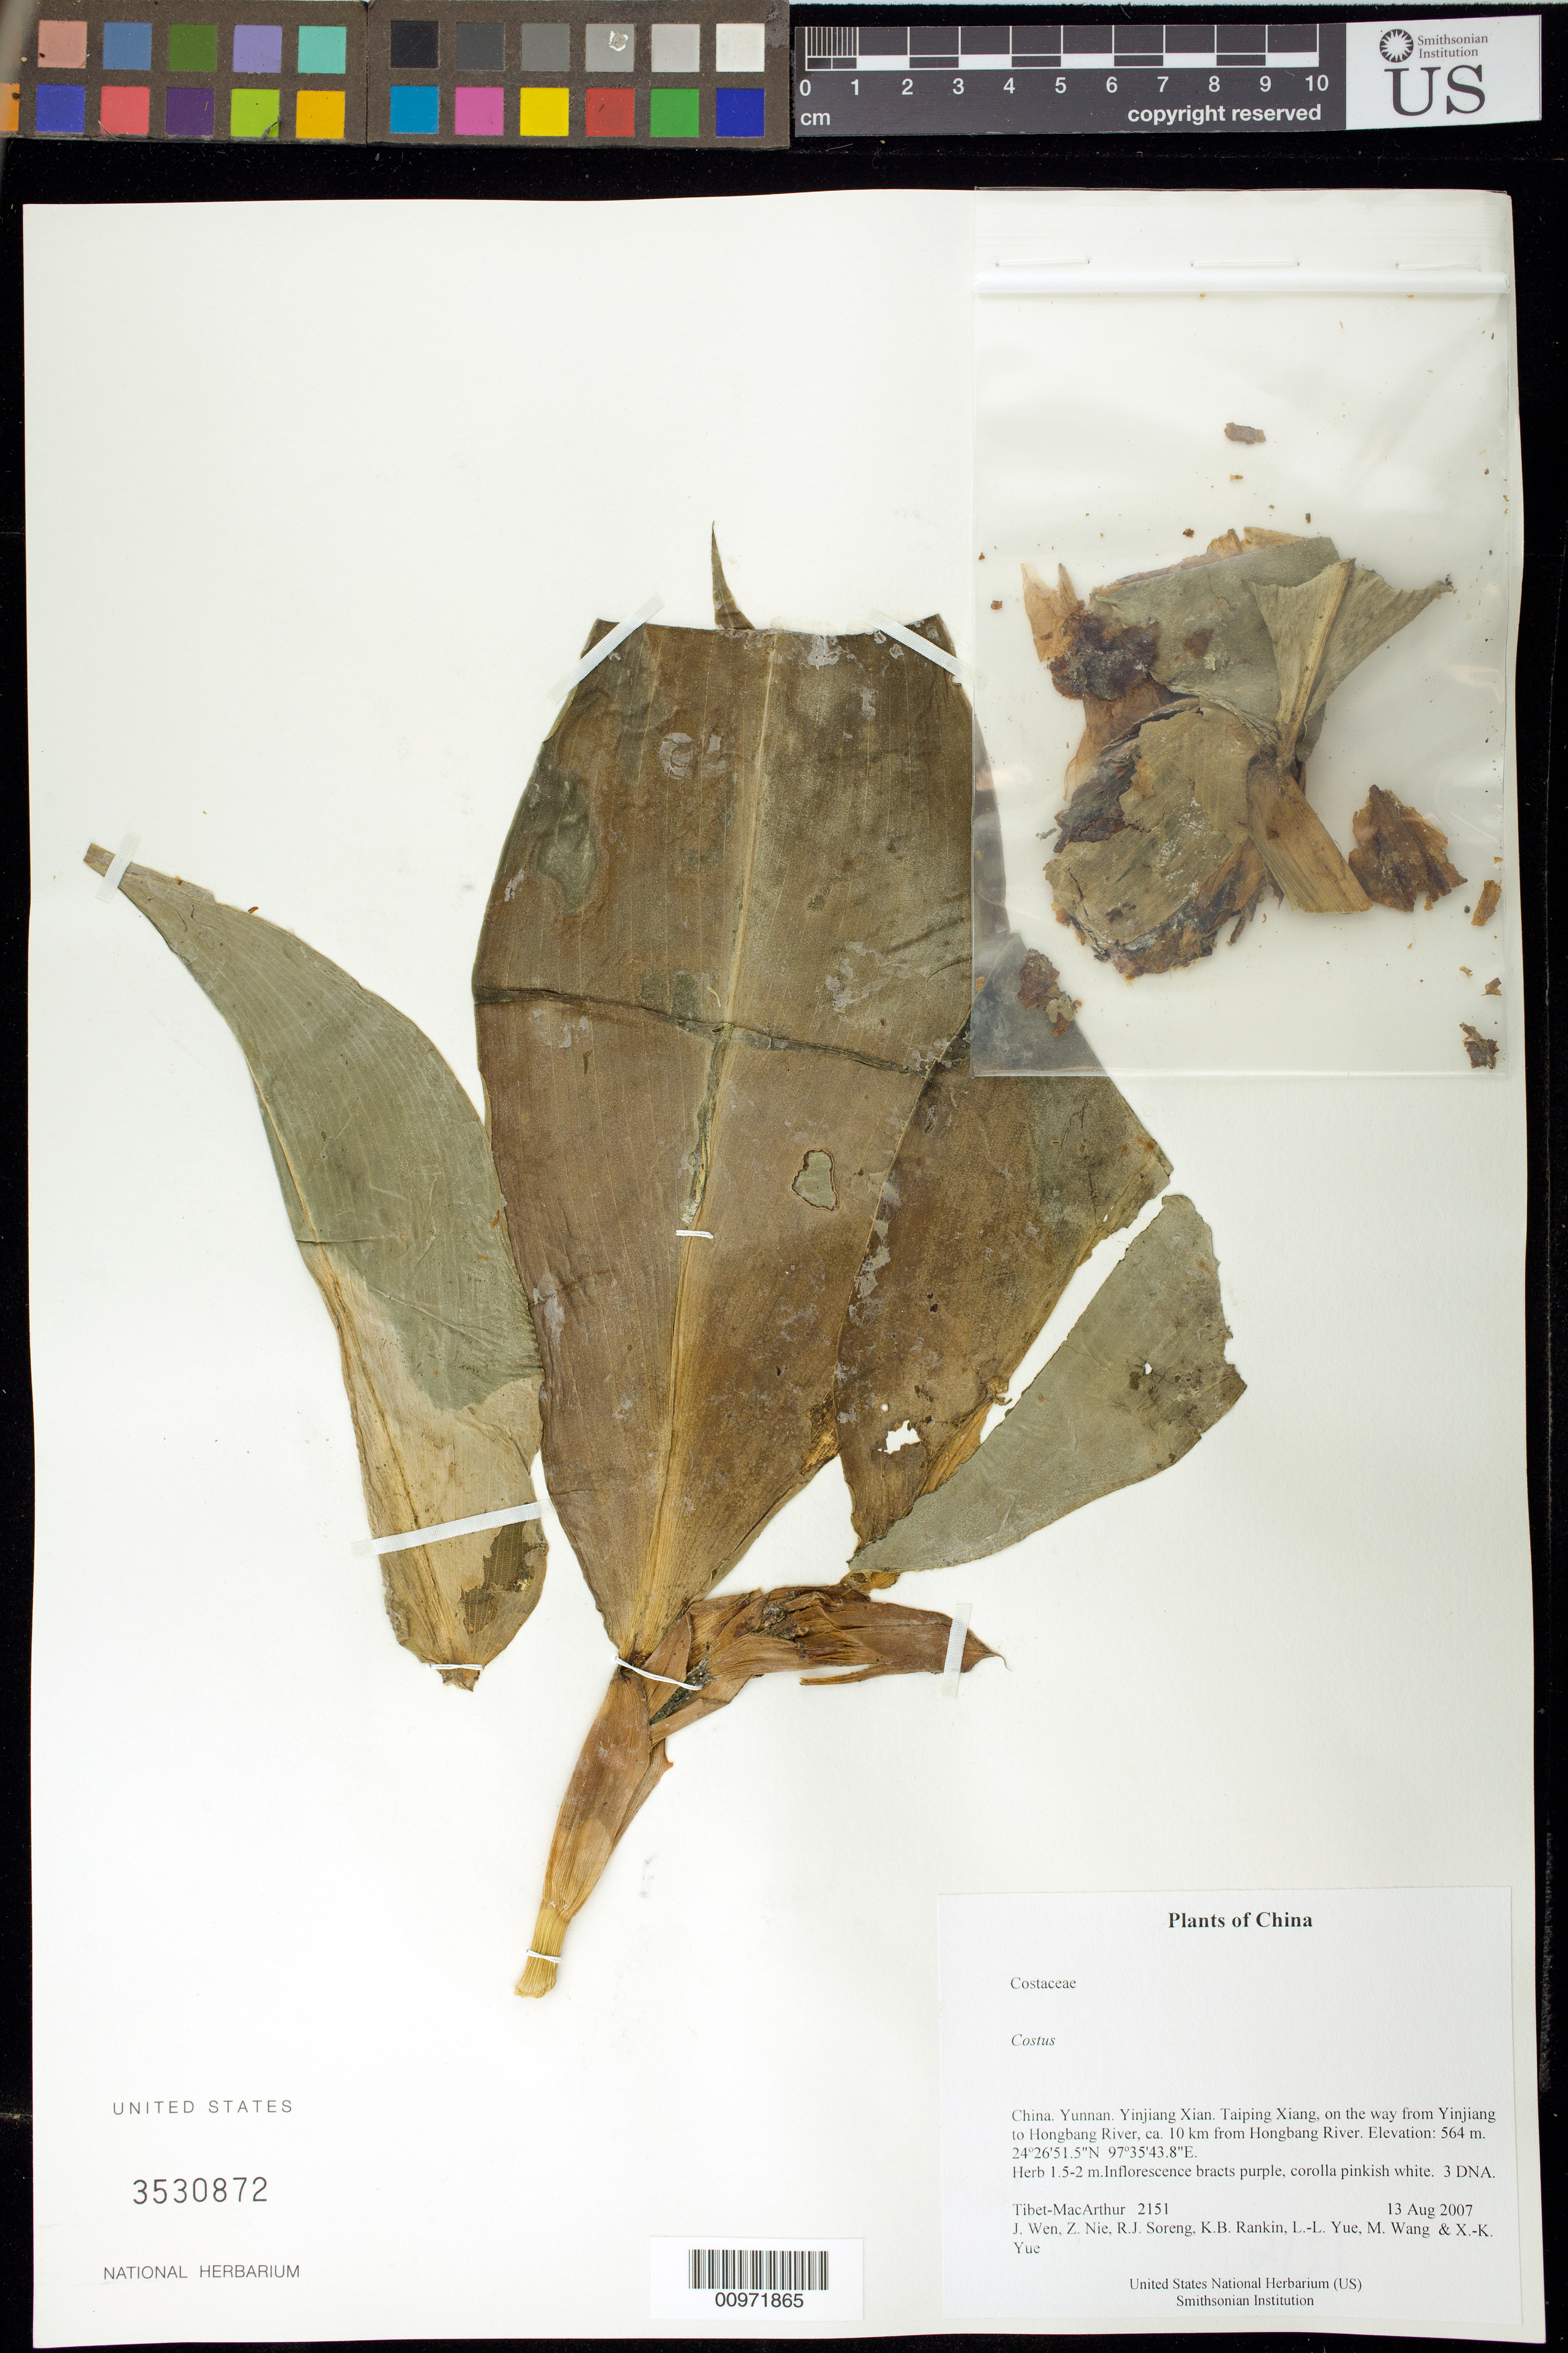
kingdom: Plantae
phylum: Tracheophyta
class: Liliopsida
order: Zingiberales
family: Costaceae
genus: Costus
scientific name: Costus sp.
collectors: Tibet-MacArthur, J. Wen, Z. Nie, R. J. Soreng, K. Rankin, L. Yue, M. Wang & X. Yue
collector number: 2151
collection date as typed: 13 Aug 2007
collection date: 2007-08-13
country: China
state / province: Yunnan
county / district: Yinjiang Xian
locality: Taiping Xiang, on the way from Yinjiang to Hongbang River, ca. 10 km from Hongbang River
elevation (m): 564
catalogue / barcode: US 3530872